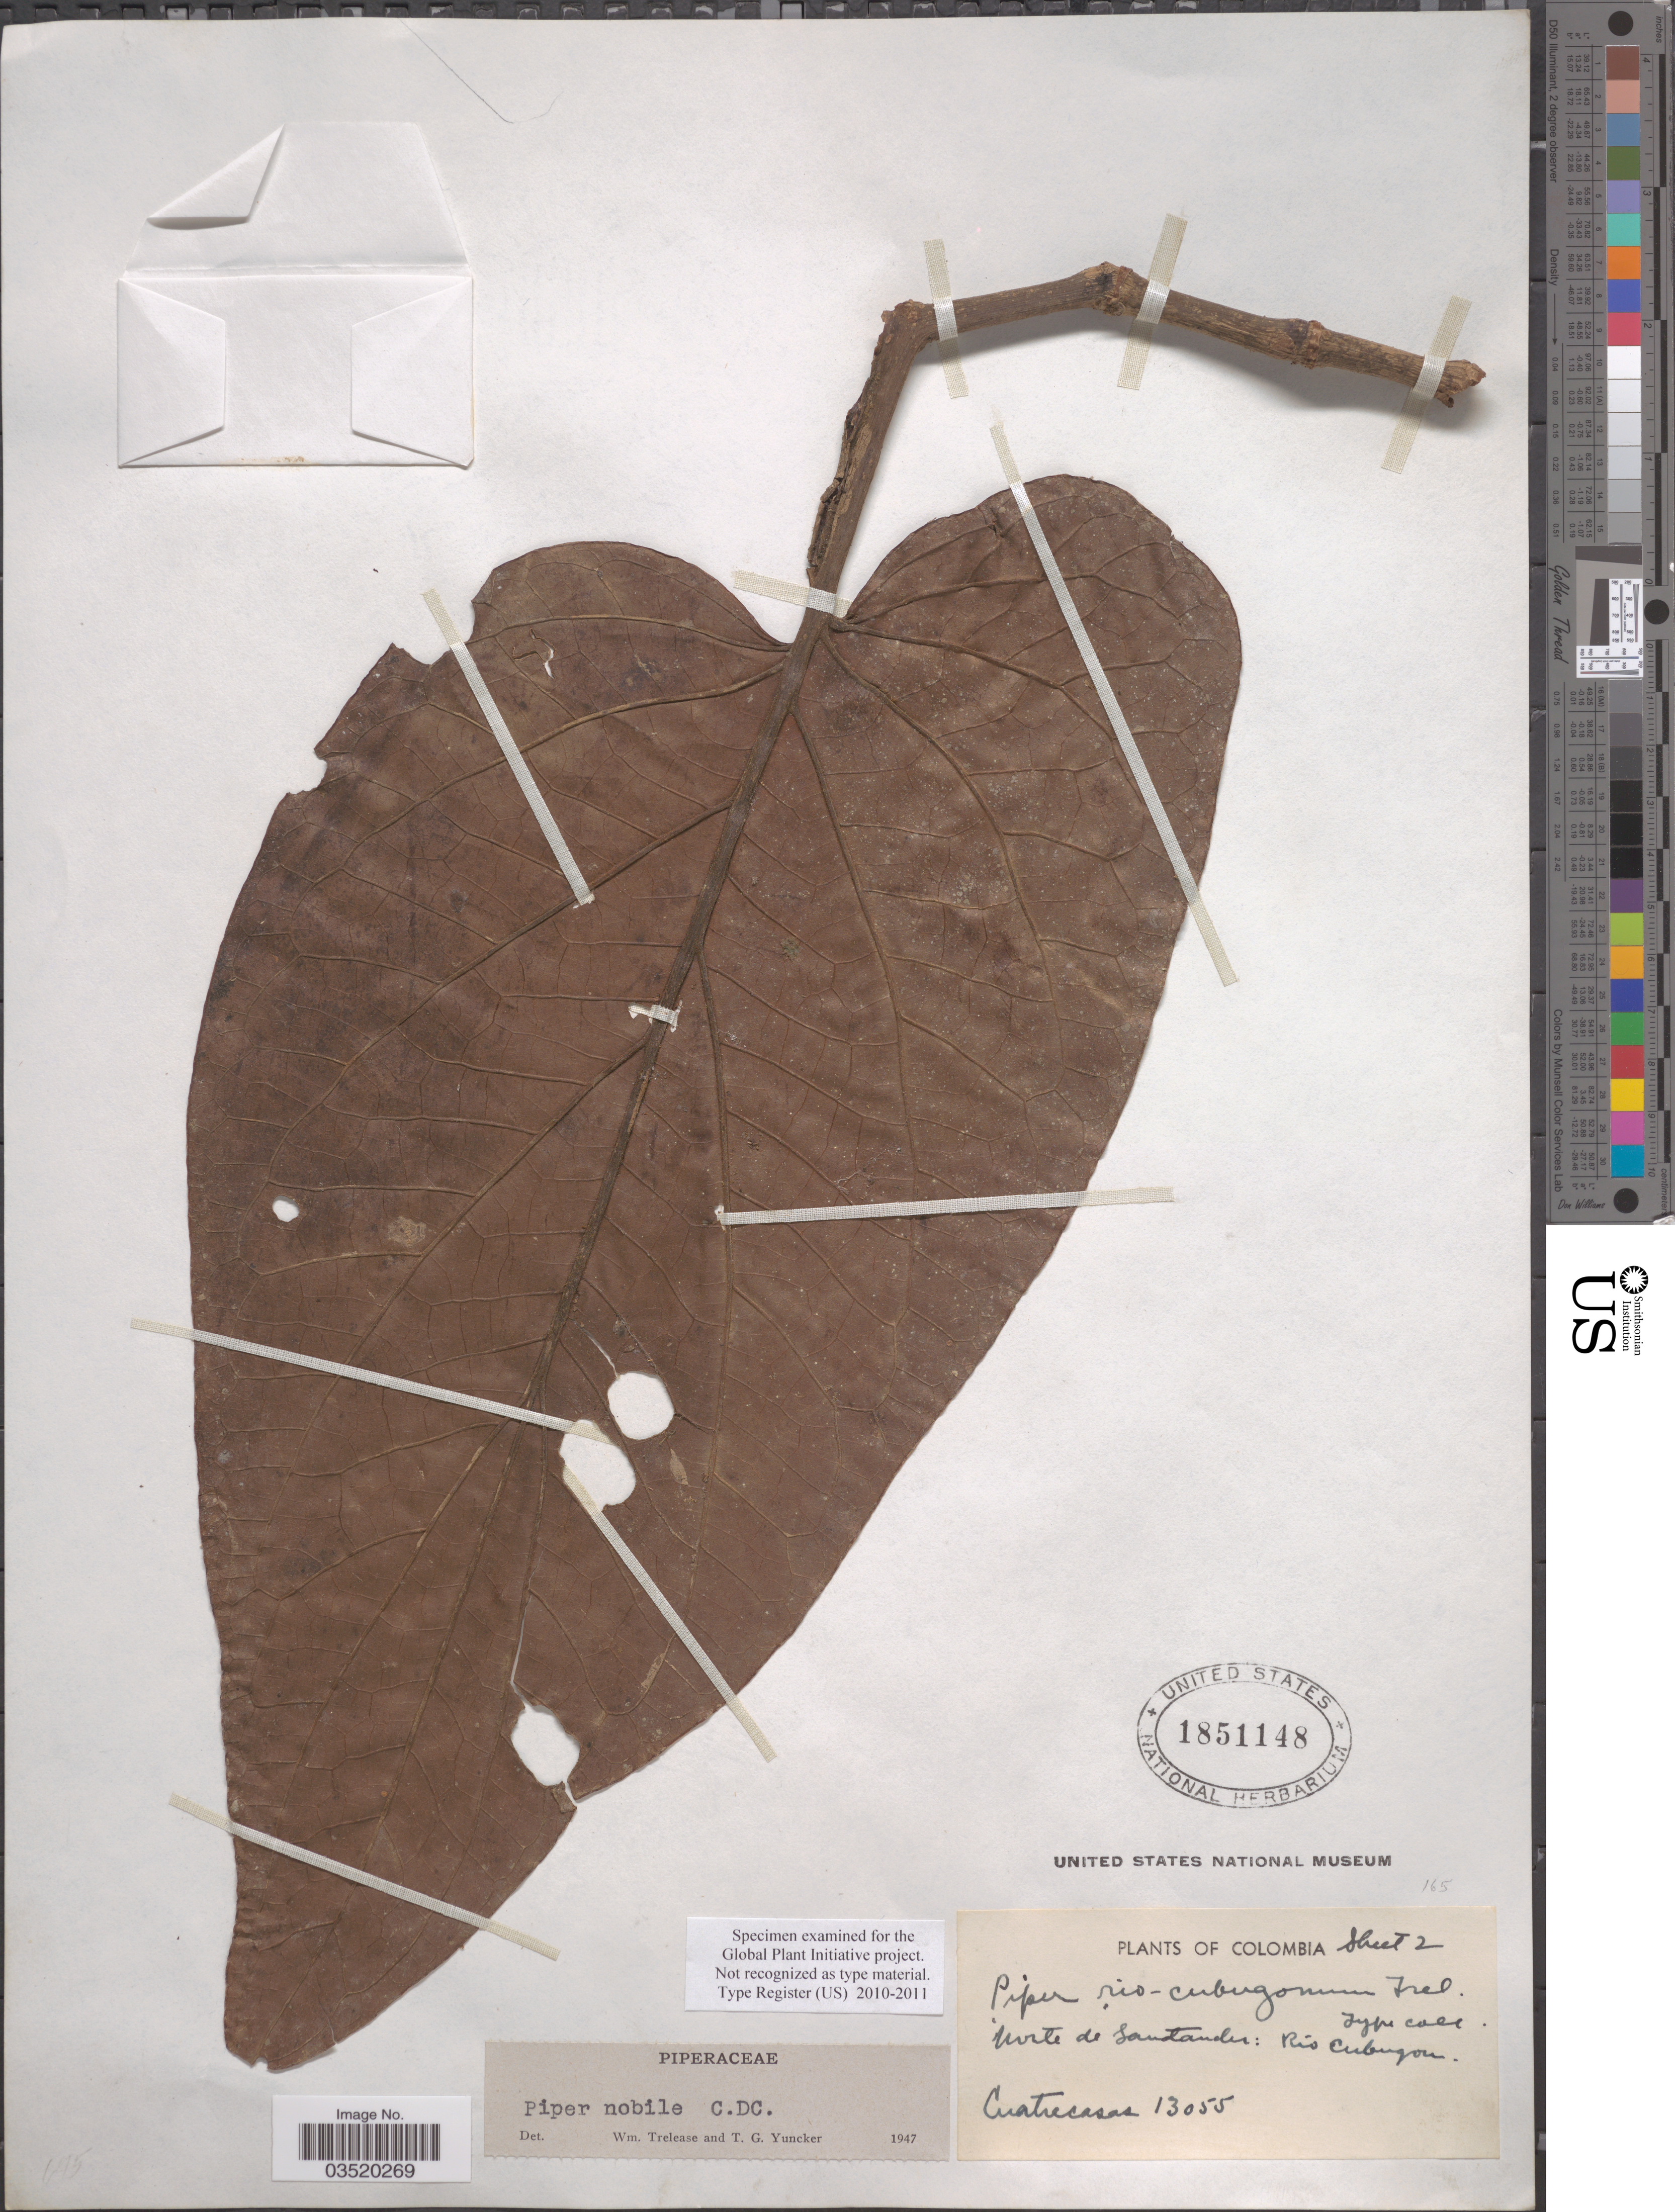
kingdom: Plantae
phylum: Tracheophyta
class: Magnoliopsida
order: Piperales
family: Piperaceae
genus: Piper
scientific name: Piper nobile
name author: C. DC.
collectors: Cuatrecasas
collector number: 13055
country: Colombia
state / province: Norte de Santander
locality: Río Cubugon.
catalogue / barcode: US 1851148